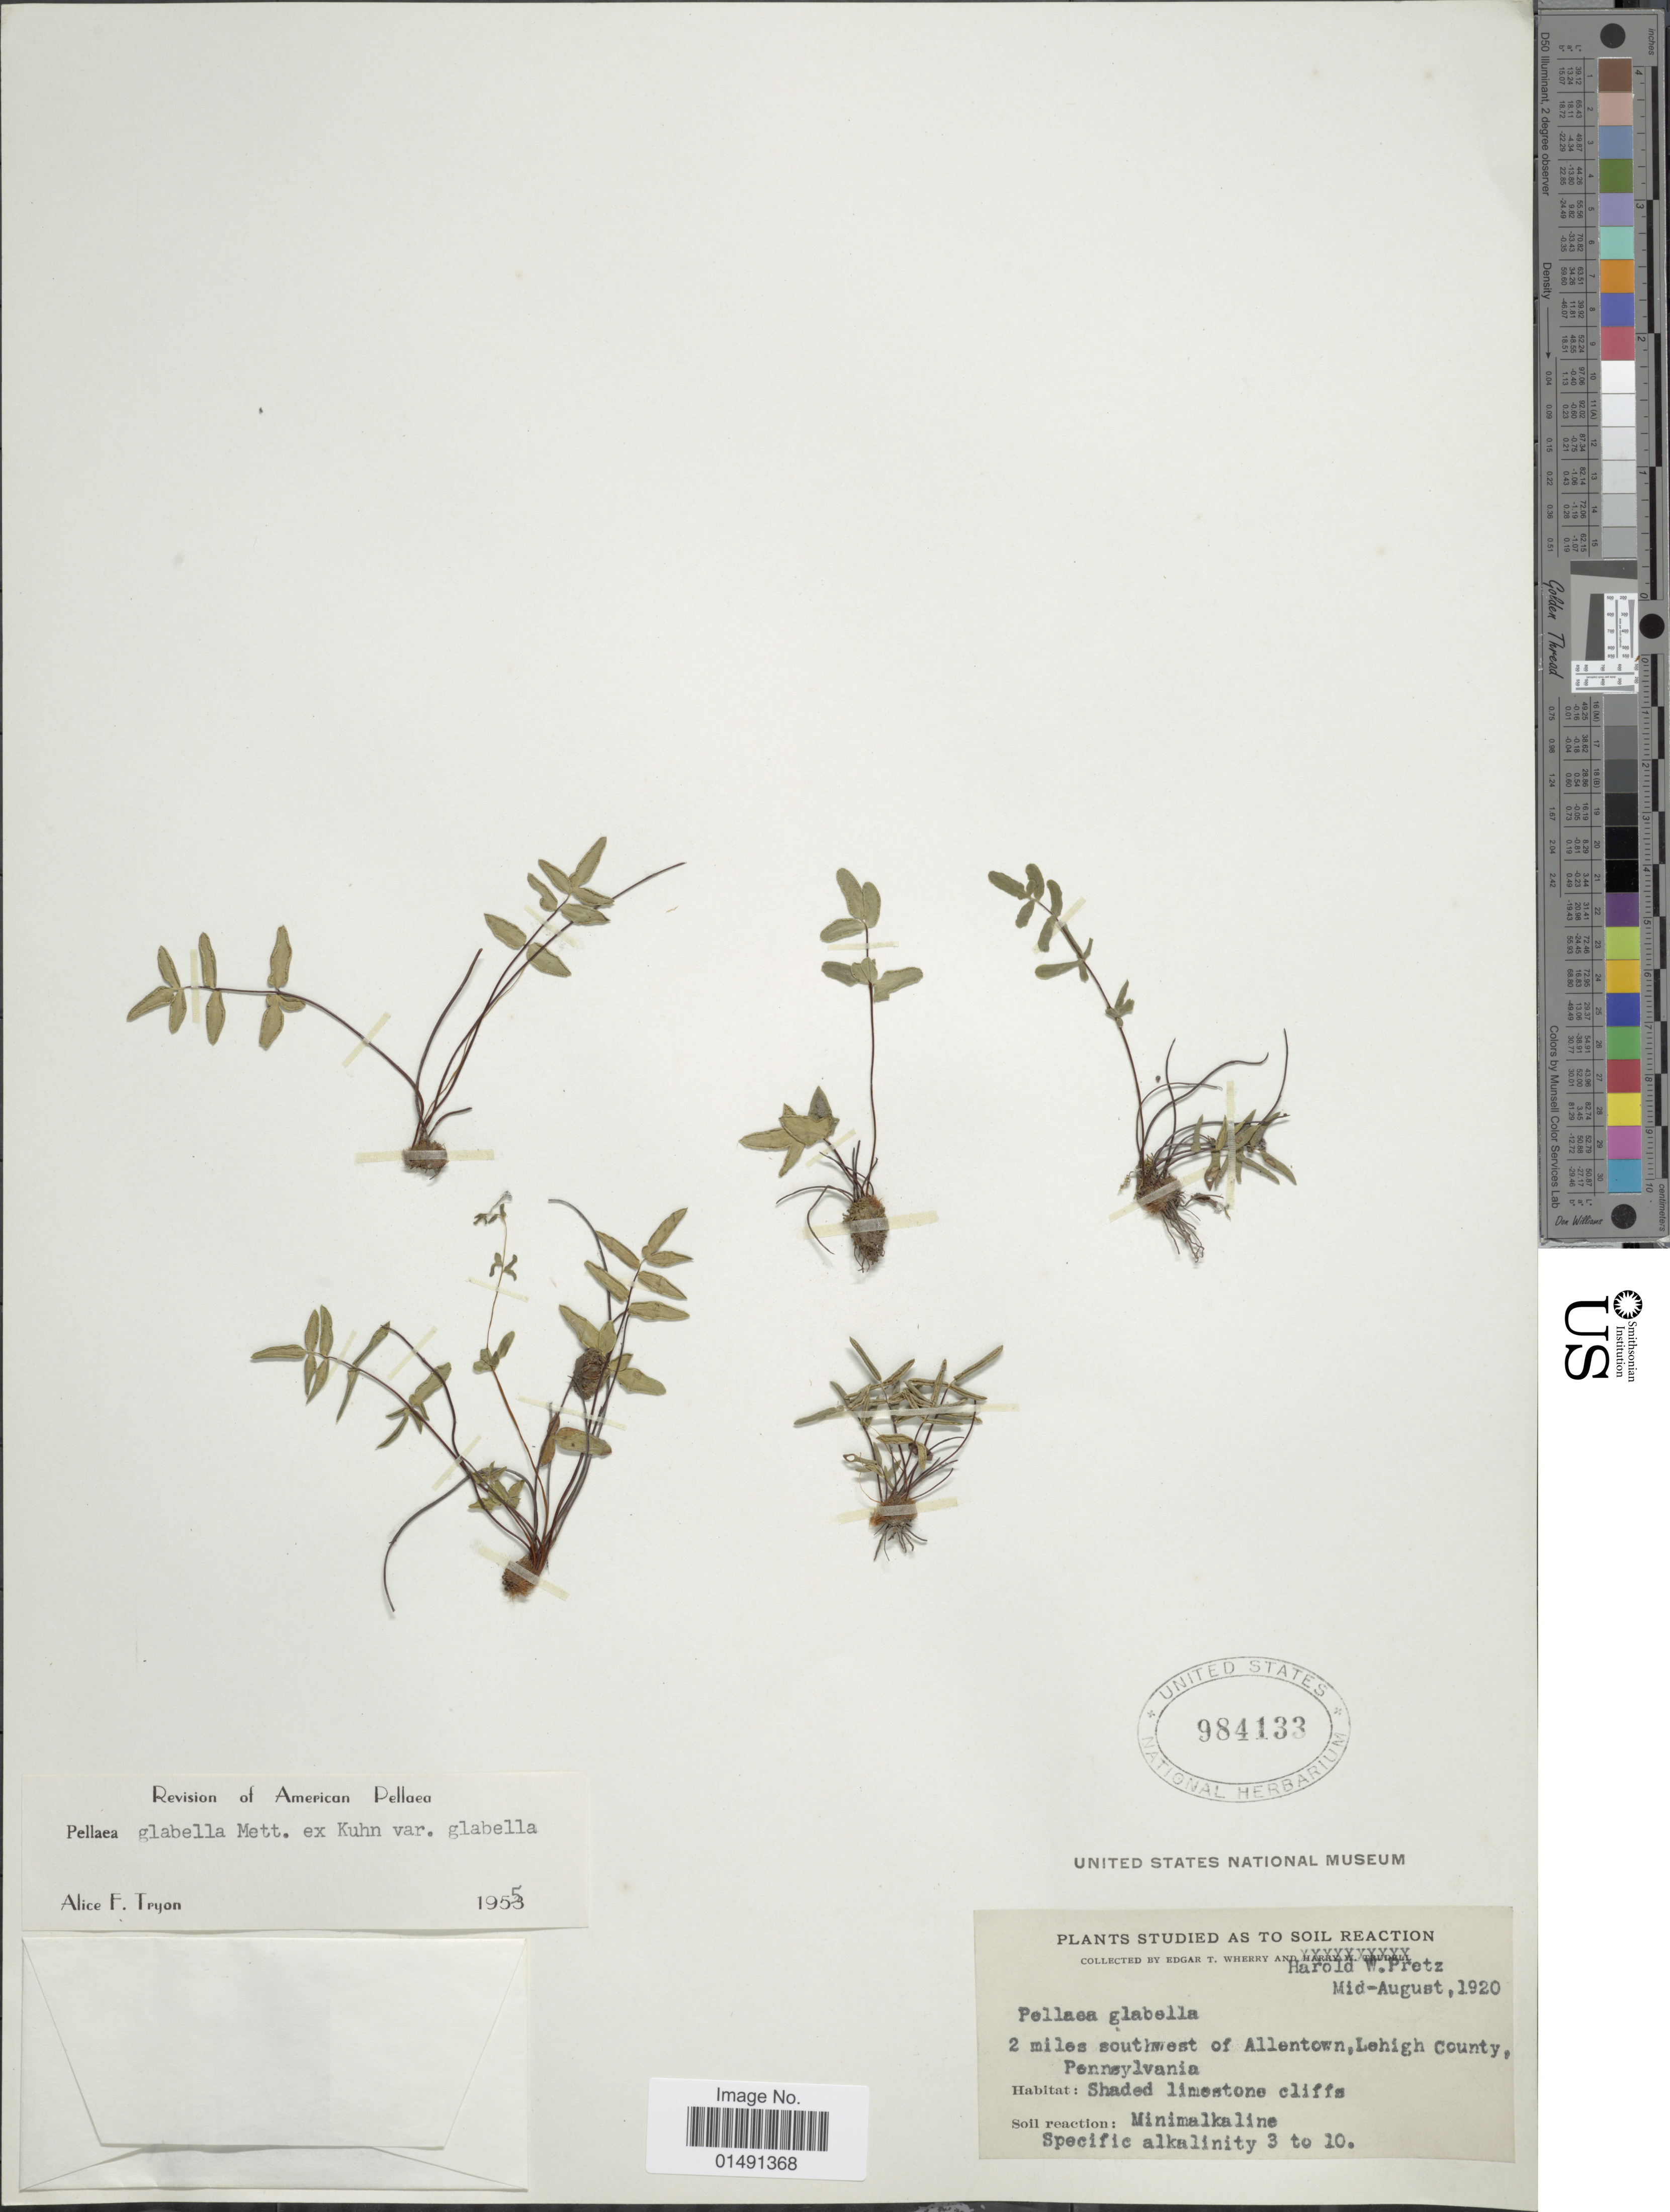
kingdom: Plantae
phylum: Tracheophyta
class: Polypodiopsida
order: Polypodiales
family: Pteridaceae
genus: Pellaea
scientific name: Pellaea glabella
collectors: E. T. Wherry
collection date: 1920-08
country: United States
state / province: Pennsylvania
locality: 2 miles southwest of Allentown, Lehigh County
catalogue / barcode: US 984133